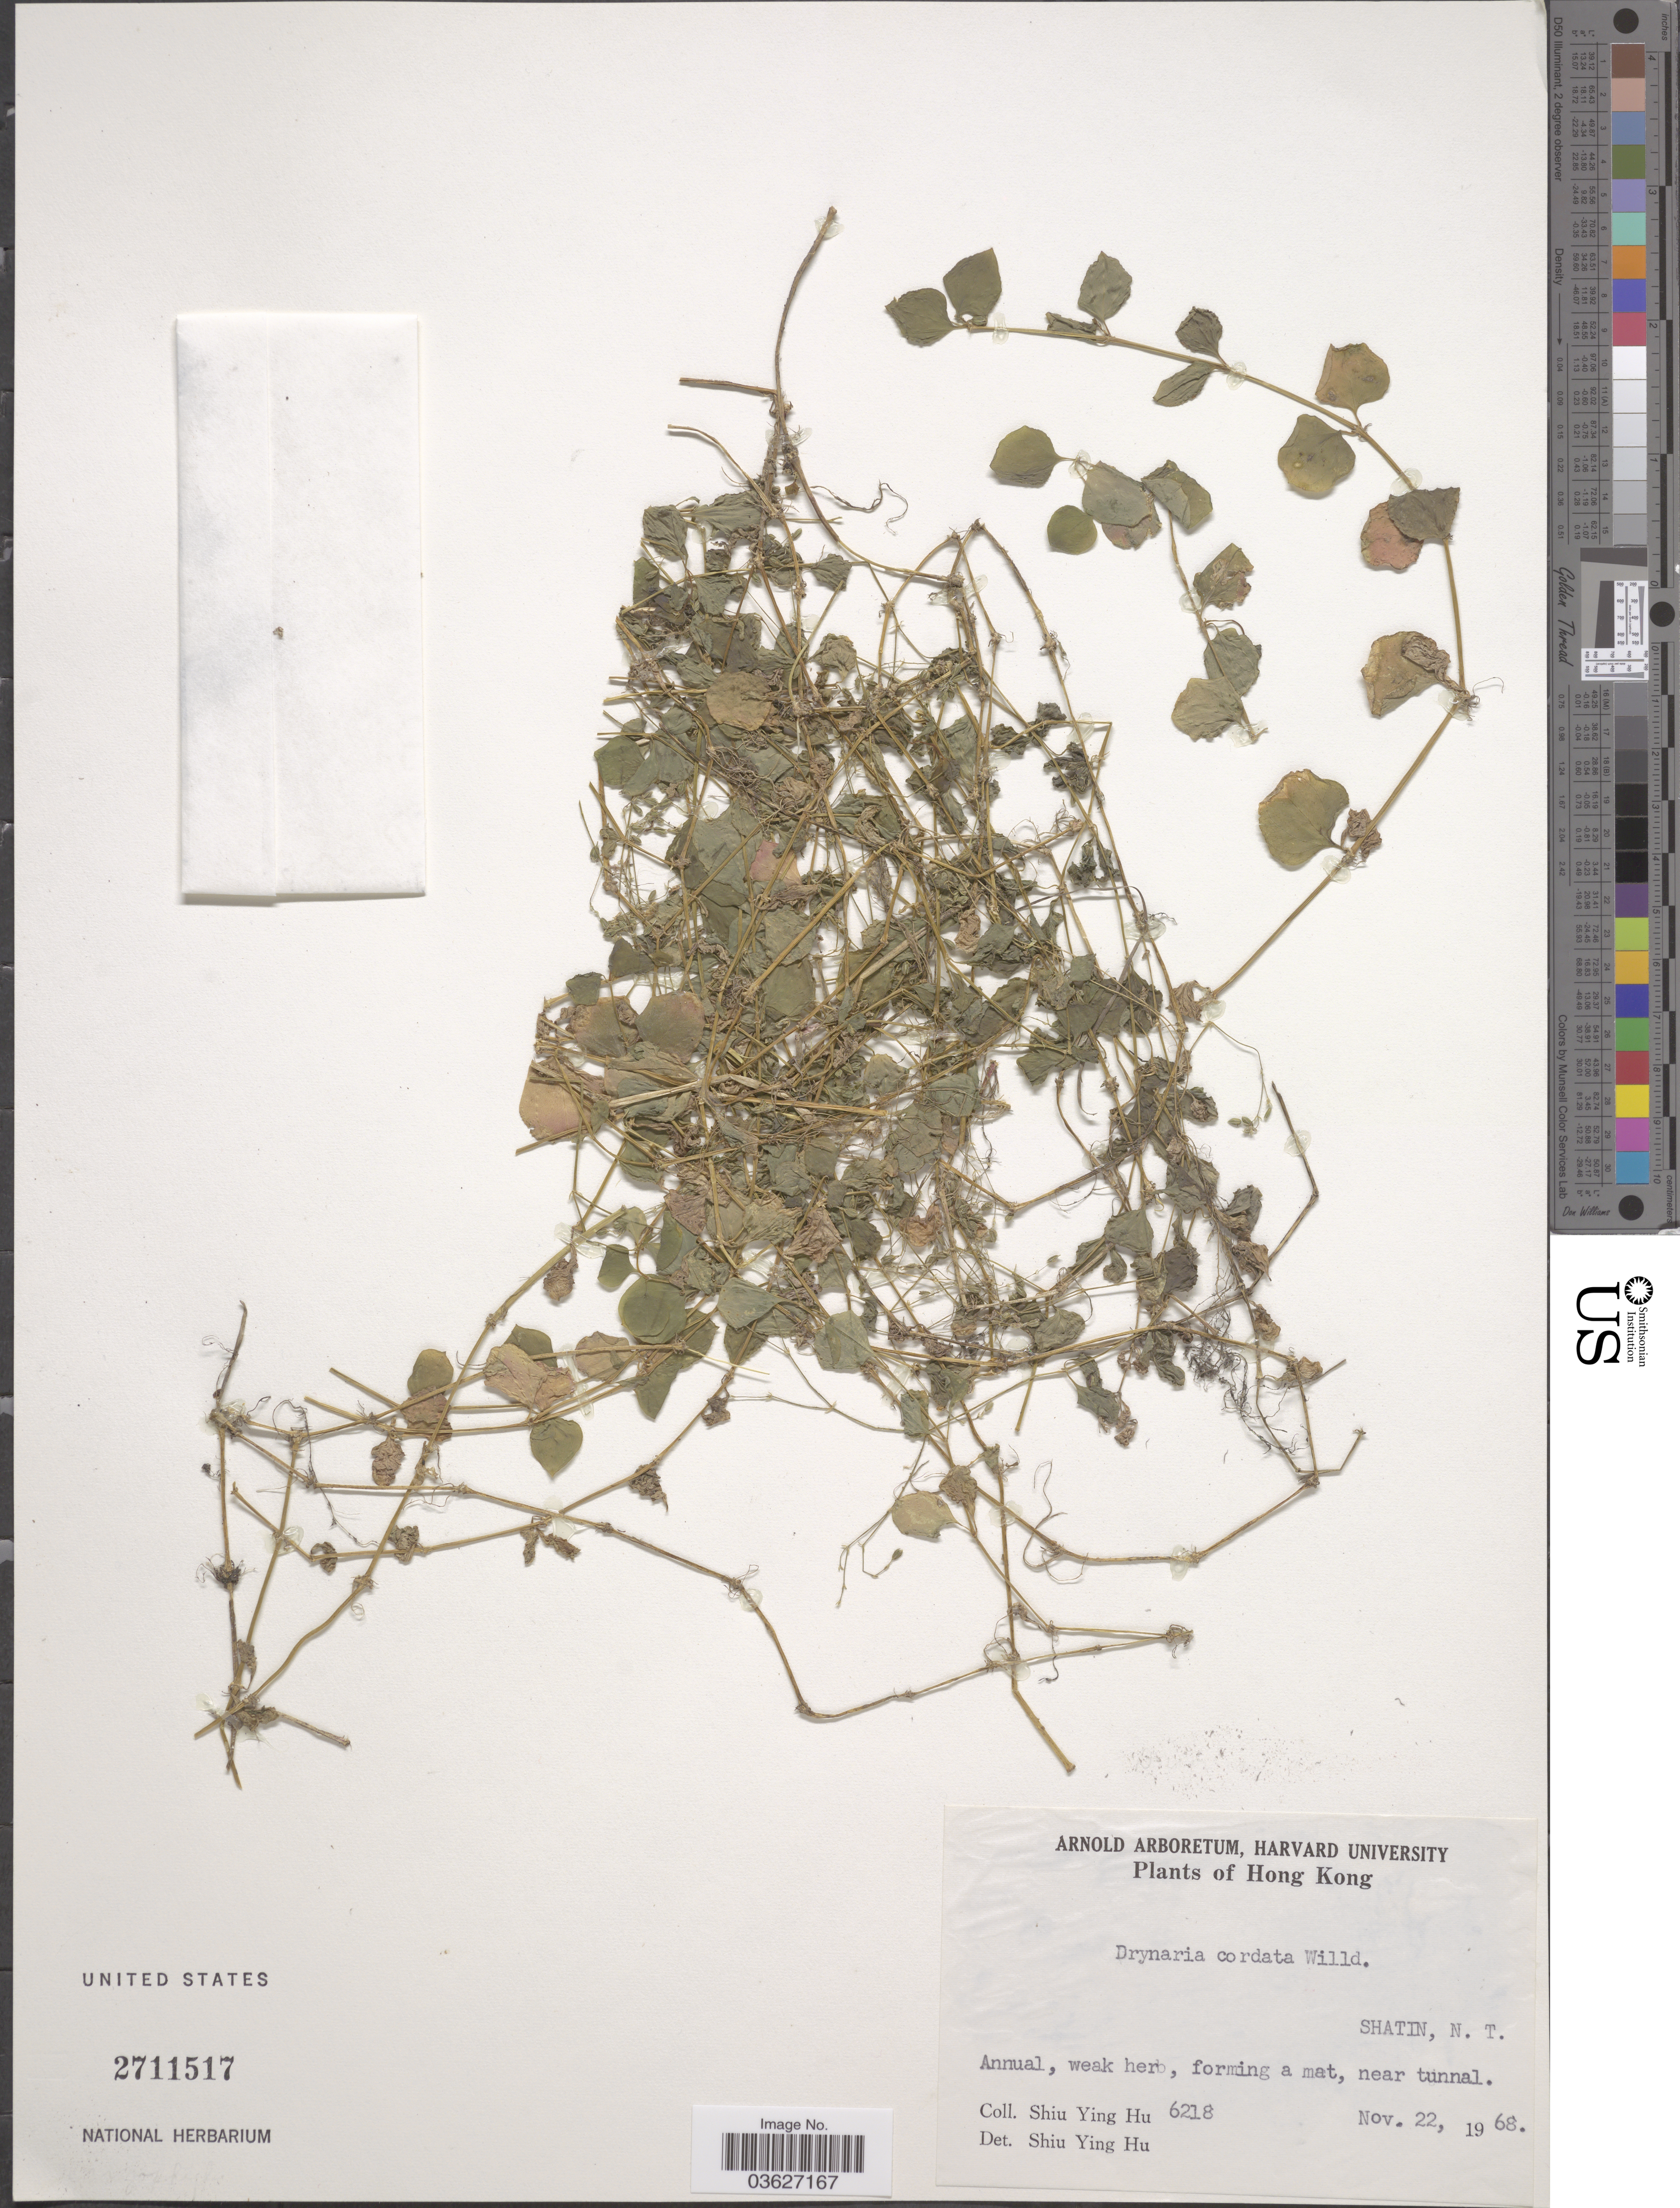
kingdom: Plantae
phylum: Tracheophyta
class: Magnoliopsida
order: Caryophyllales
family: Caryophyllaceae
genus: Drymaria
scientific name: Drymaria cordata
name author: (L.) Willd. ex Schult.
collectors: S. Y. Hu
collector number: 6218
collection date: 1968-11-22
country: China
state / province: Hong Kong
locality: Shatin, N. T.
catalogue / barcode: US 2711517